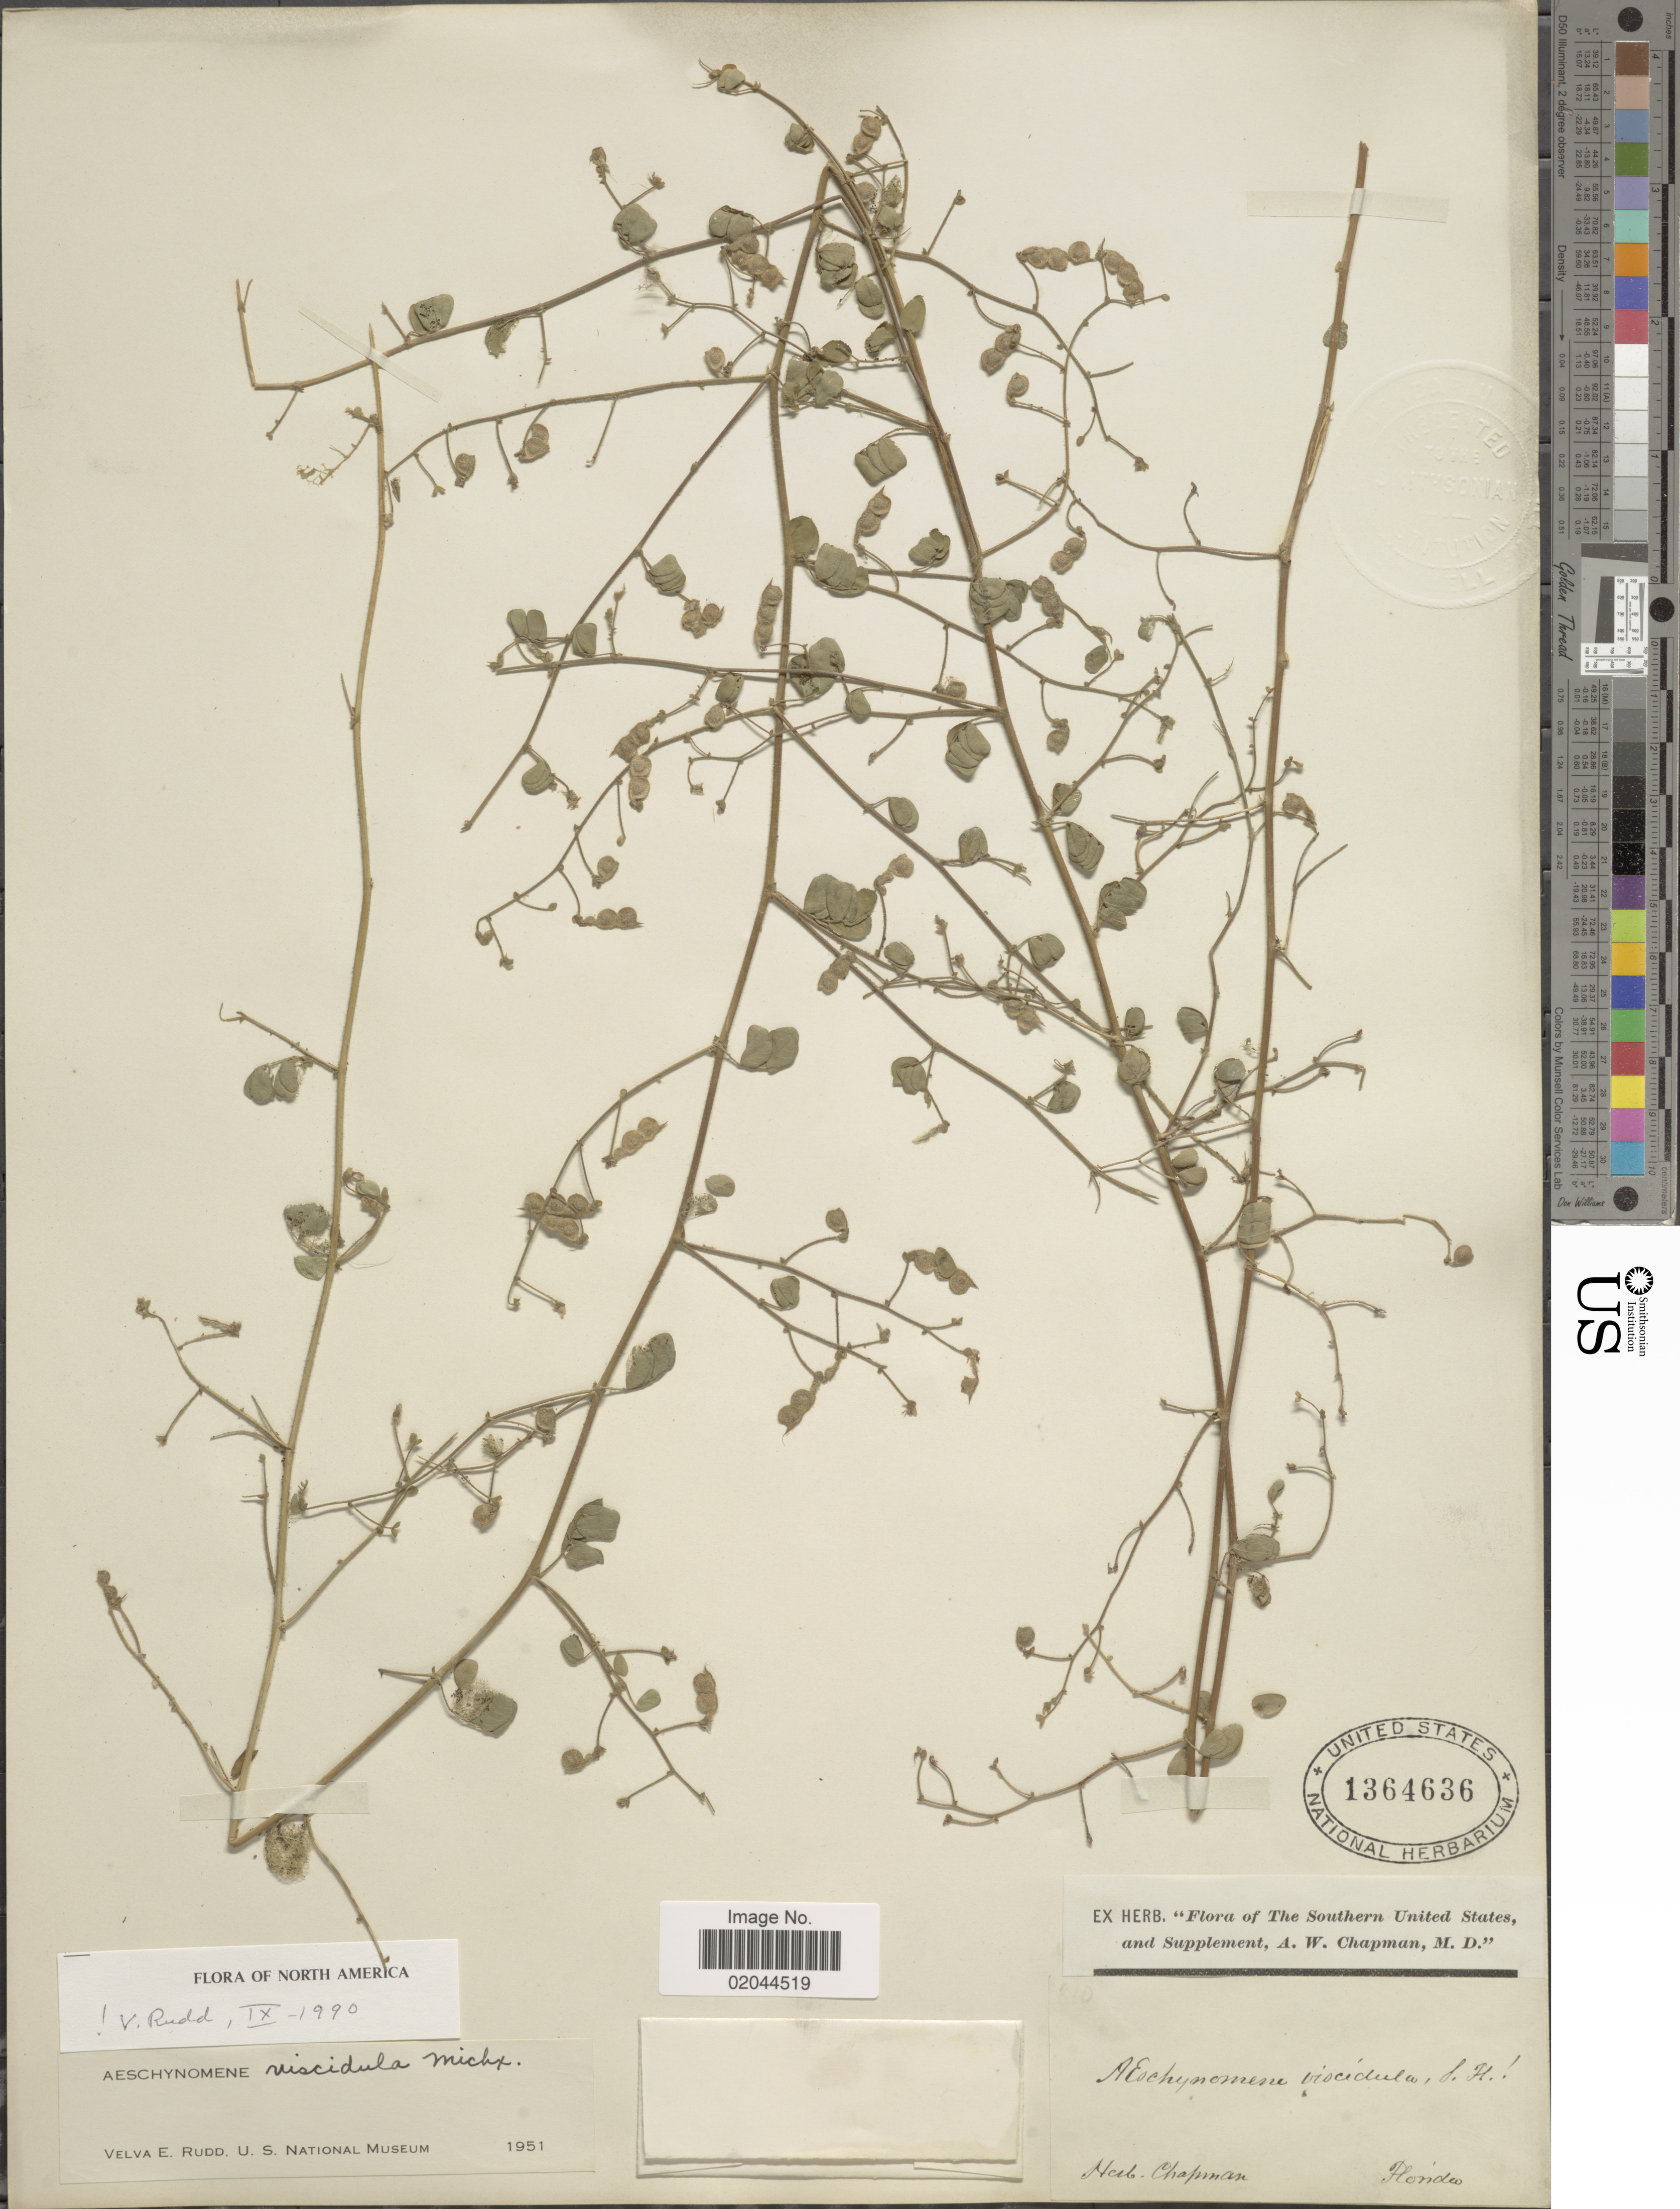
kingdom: Plantae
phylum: Tracheophyta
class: Magnoliopsida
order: Fabales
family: Fabaceae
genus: Aeschynomene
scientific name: Aeschynomene viscidula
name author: Michx.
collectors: A. W. Chapman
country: United States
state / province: Florida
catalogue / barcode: US 1364636